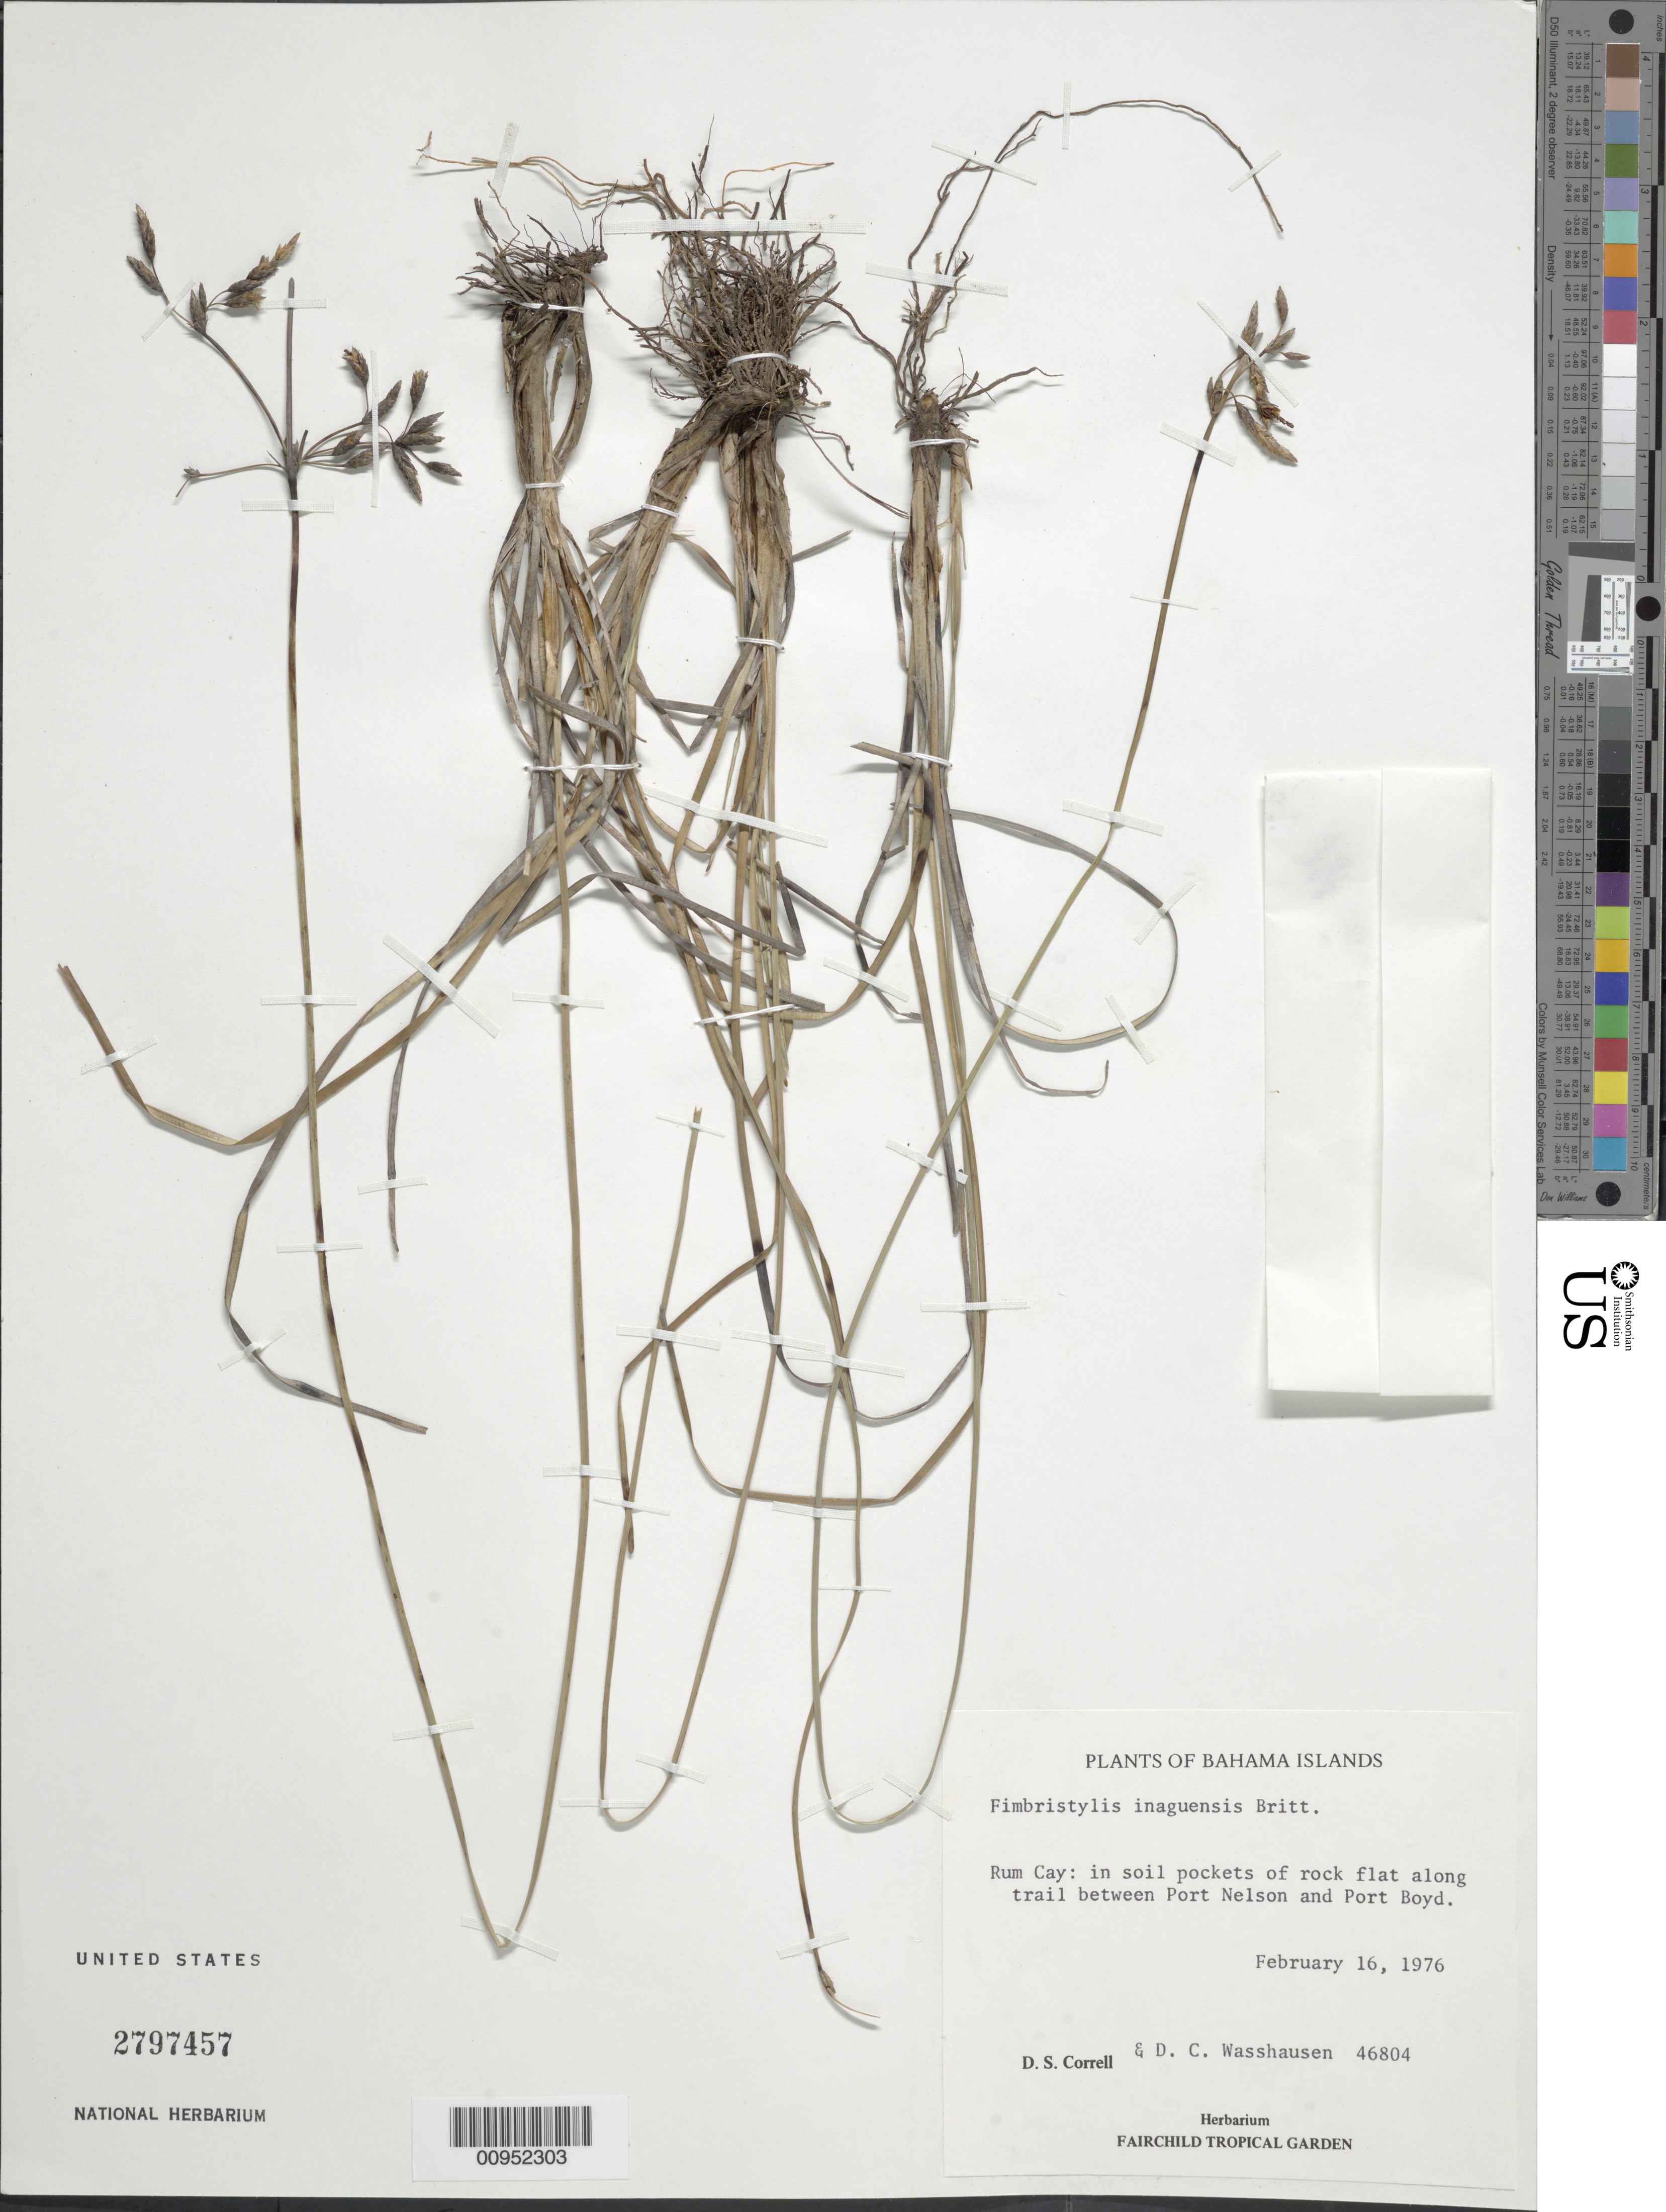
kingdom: Plantae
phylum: Tracheophyta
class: Liliopsida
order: Poales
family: Cyperaceae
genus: Fimbristylis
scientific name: Fimbristylis inaguensis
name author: Britton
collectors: D. S. Correll & D. C. Wasshausen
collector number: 46804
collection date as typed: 16 Feb 1976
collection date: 1976-02-16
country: Bahamas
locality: Rum Cay, between Port Nelson and Port Boyd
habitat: In soil pockets of rock flat along trail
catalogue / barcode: US 2797457